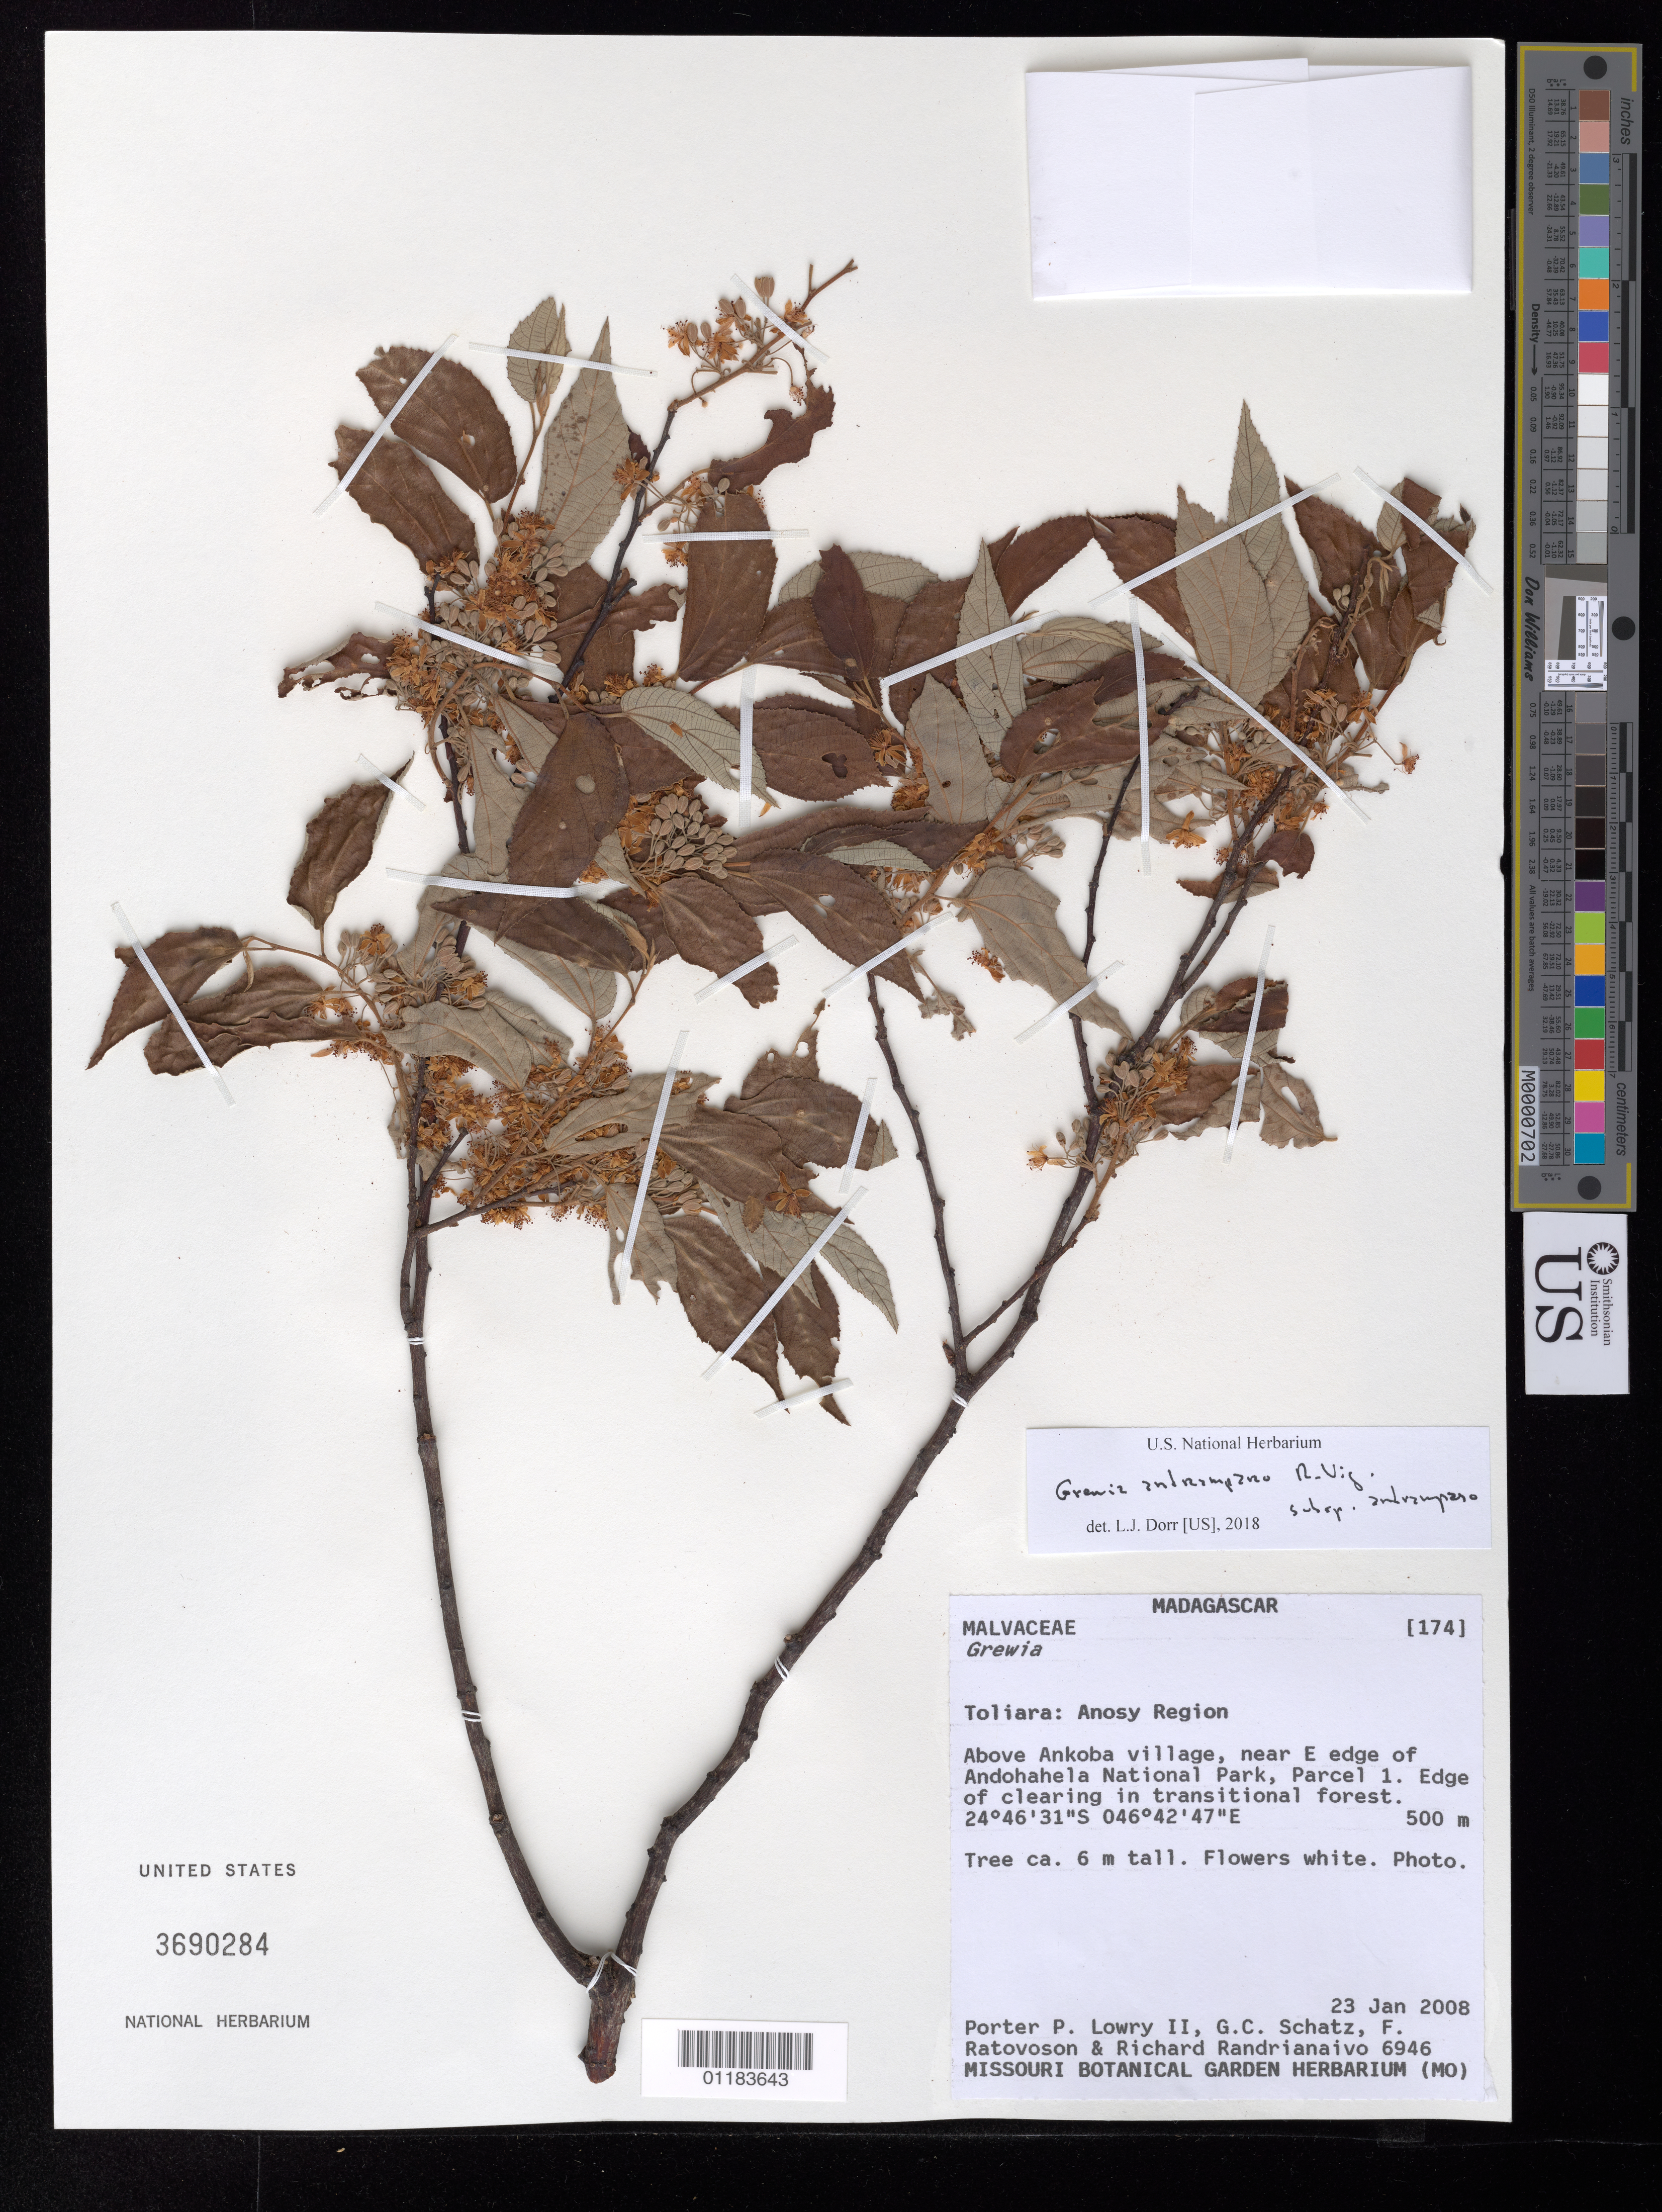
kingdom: Plantae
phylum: Tracheophyta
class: Magnoliopsida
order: Malvales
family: Malvaceae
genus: Grewia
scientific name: Grewia andramparo subsp. andramparo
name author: R. Vig.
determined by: Dorr, L. J., (BOT), Smithsonian Institution - National Museum of Natural History (UNITED STATES)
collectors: P. Lowry et al.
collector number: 6946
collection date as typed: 23 Jan 2008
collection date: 2008-01-23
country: Madagascar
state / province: Anosy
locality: Above Ankoba Village, near E edge of Andohahela National Park, Parcel 1; edge of clearing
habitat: transitional forest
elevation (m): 500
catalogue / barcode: US 3690284